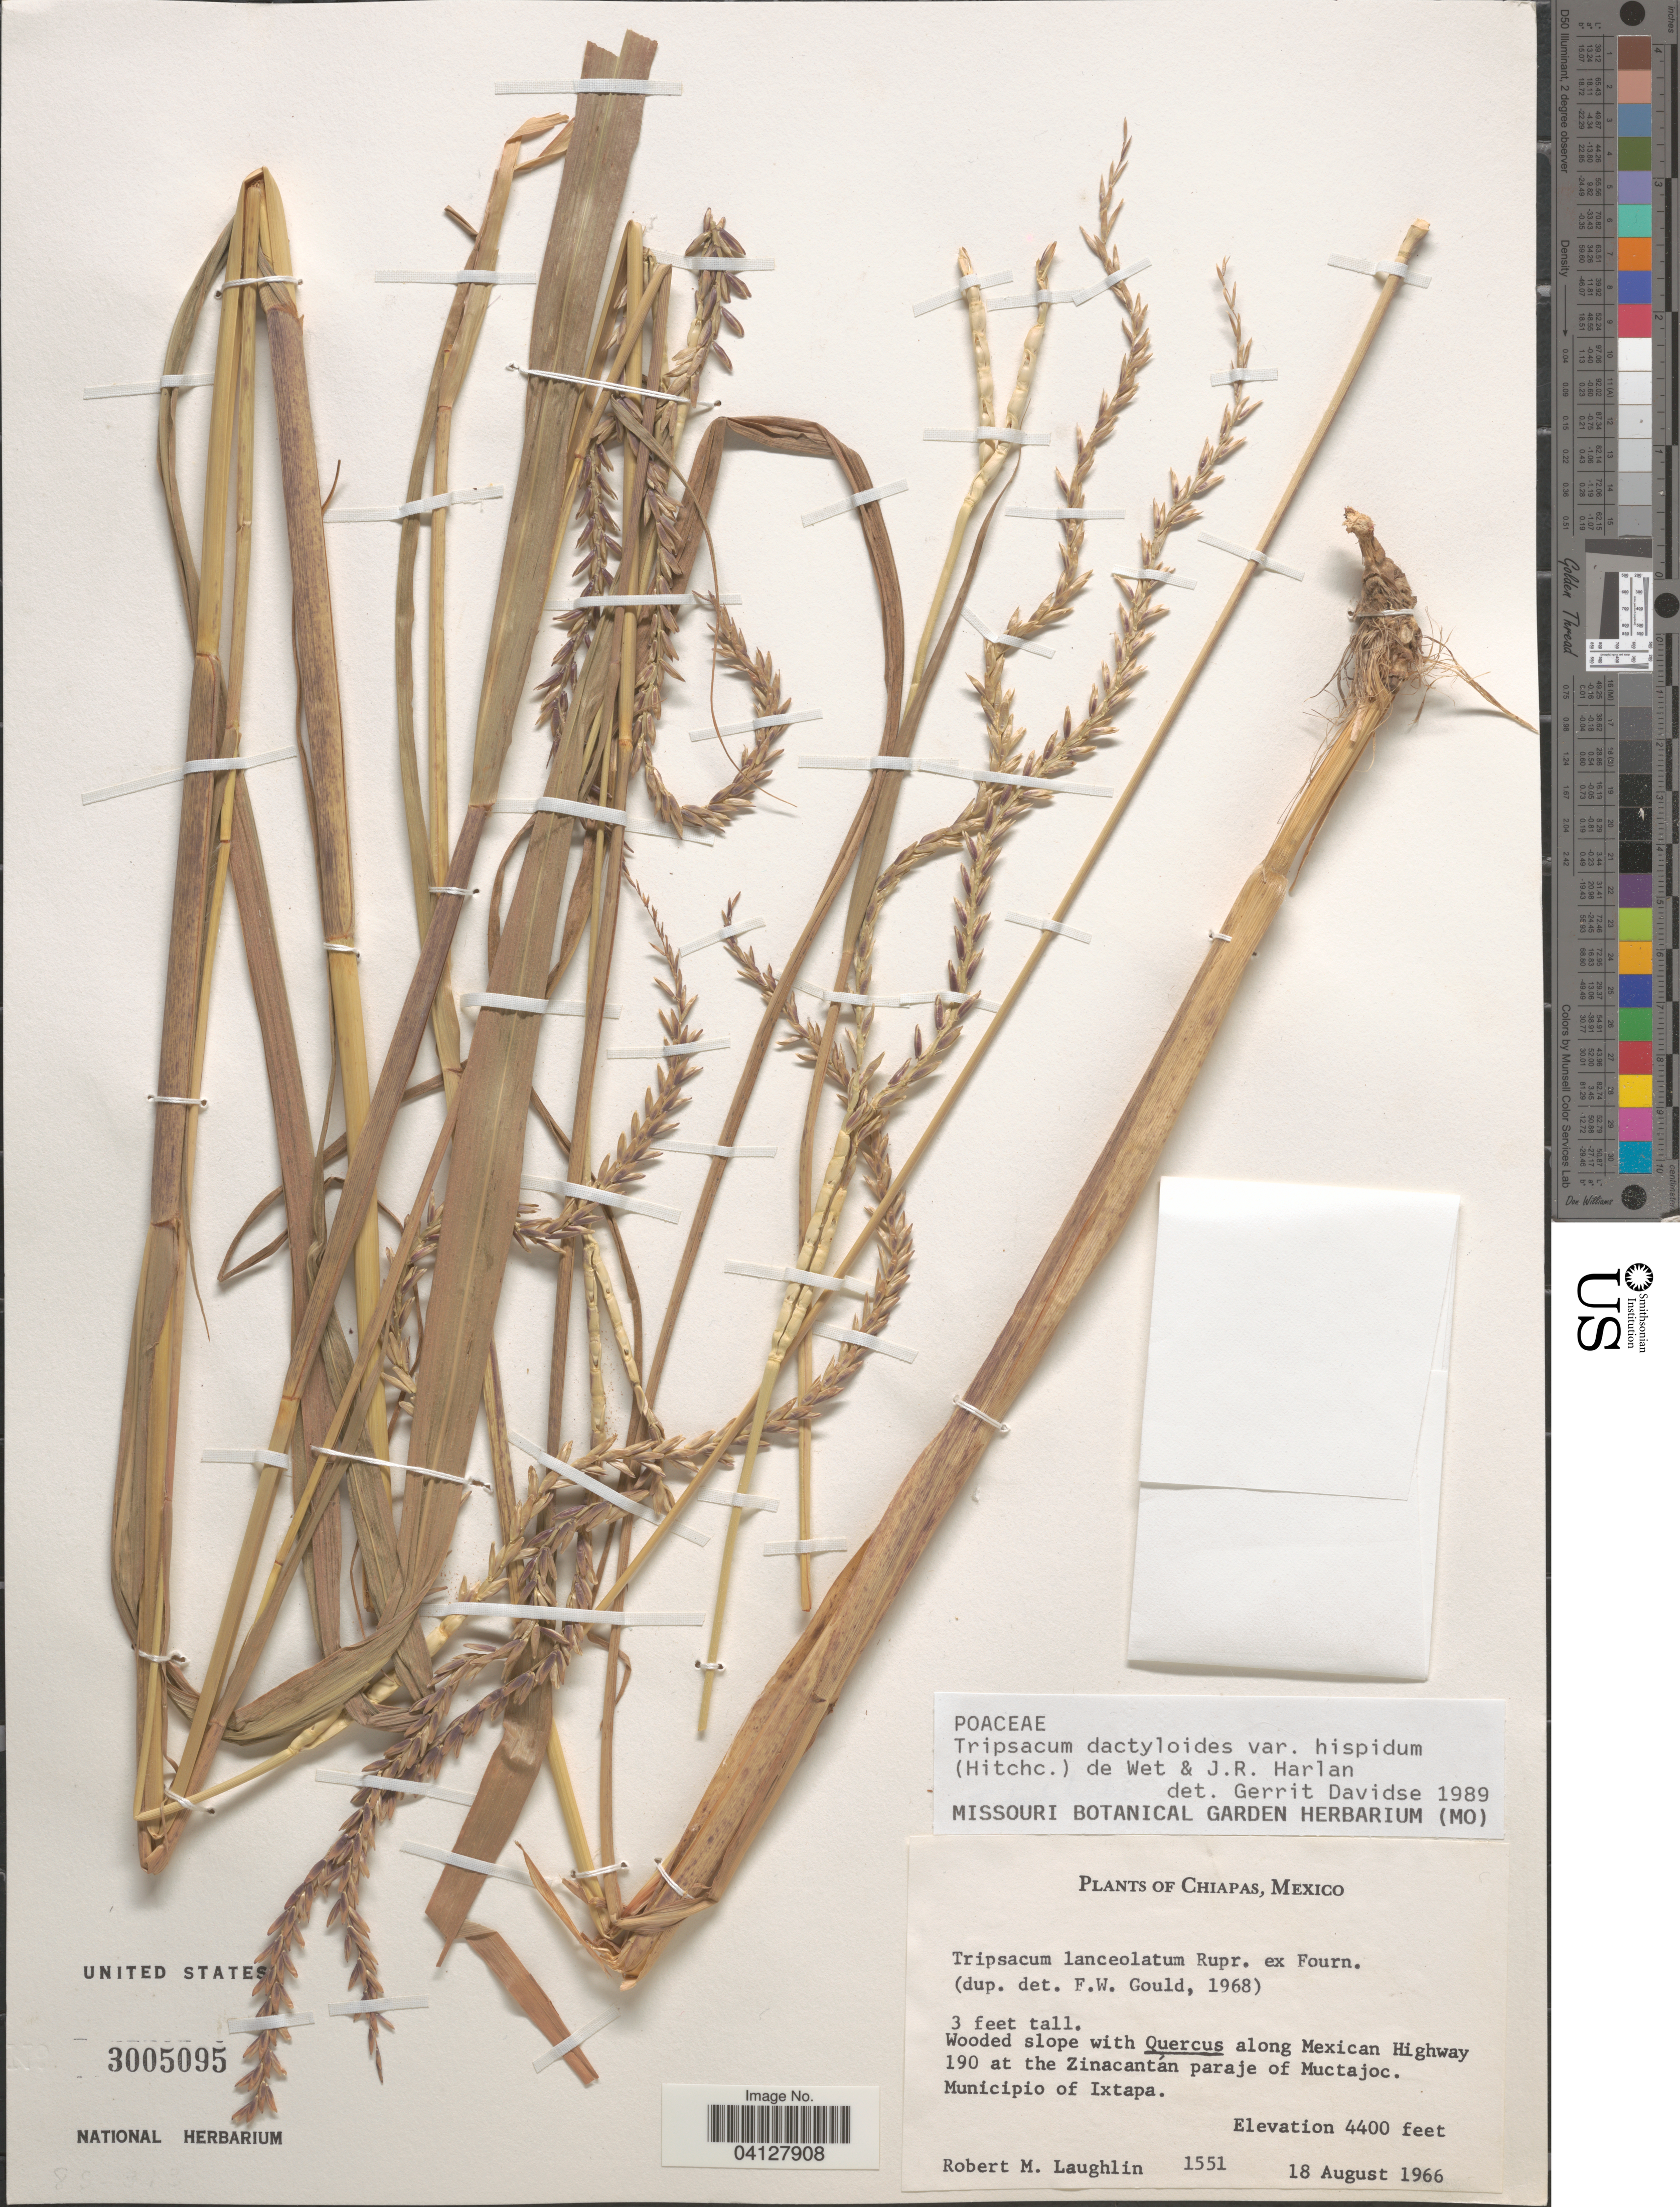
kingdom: Plantae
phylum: Tracheophyta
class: Liliopsida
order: Poales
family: Poaceae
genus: Tripsacum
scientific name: Tripsacum dactyloides var. hispidum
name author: (Hitchc.) de Wet & Harlan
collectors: R. M. Laughlin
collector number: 1551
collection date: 1966-08-18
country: Mexico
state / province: Chiapas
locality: Along Mexican Highway 190 at the Zinacantán paraje of Muctajoc. Municipio of Ixtapa.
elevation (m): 1341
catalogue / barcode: US 3005095